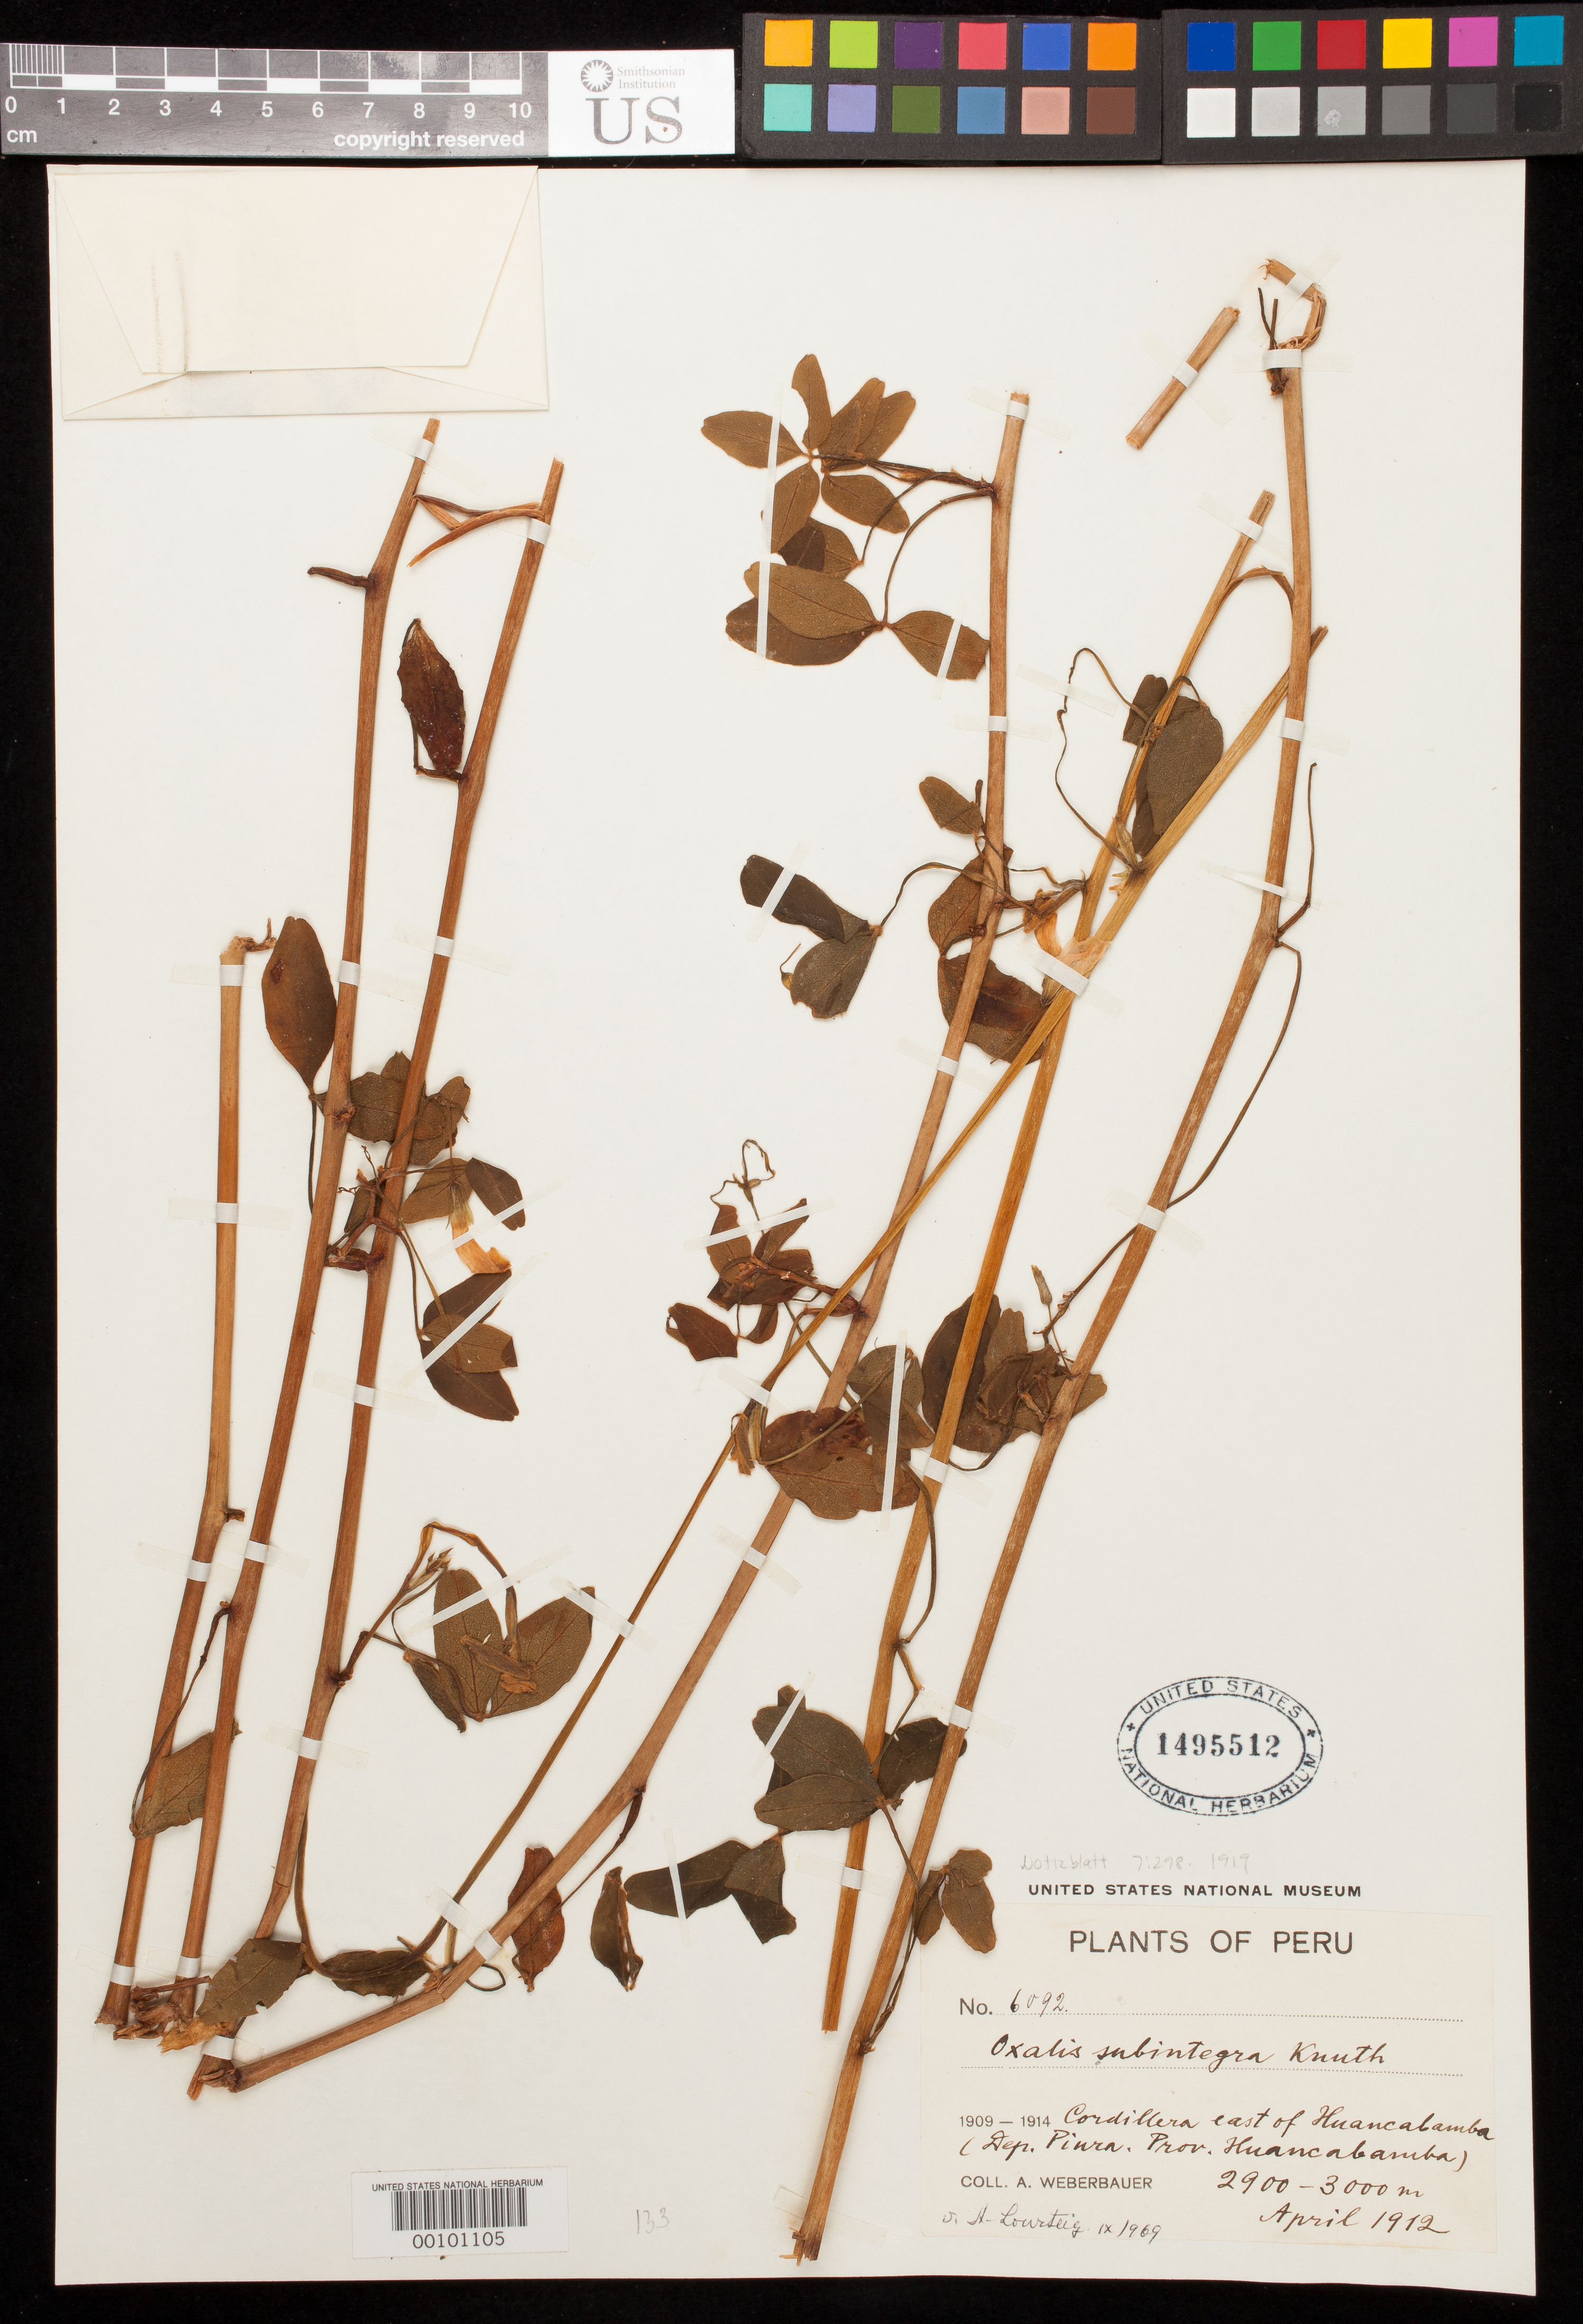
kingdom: Plantae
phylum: Tracheophyta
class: Magnoliopsida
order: Oxalidales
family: Oxalidaceae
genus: Oxalis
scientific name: Oxalis subintegra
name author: R. Knuth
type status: Isolectotype; Type Collection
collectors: A. Weberbauer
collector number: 6092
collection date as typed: Apr 1912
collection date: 1912-04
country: Peru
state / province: Piura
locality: Cordillera east of Huanca Bamba.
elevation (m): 2900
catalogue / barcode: US 1495512